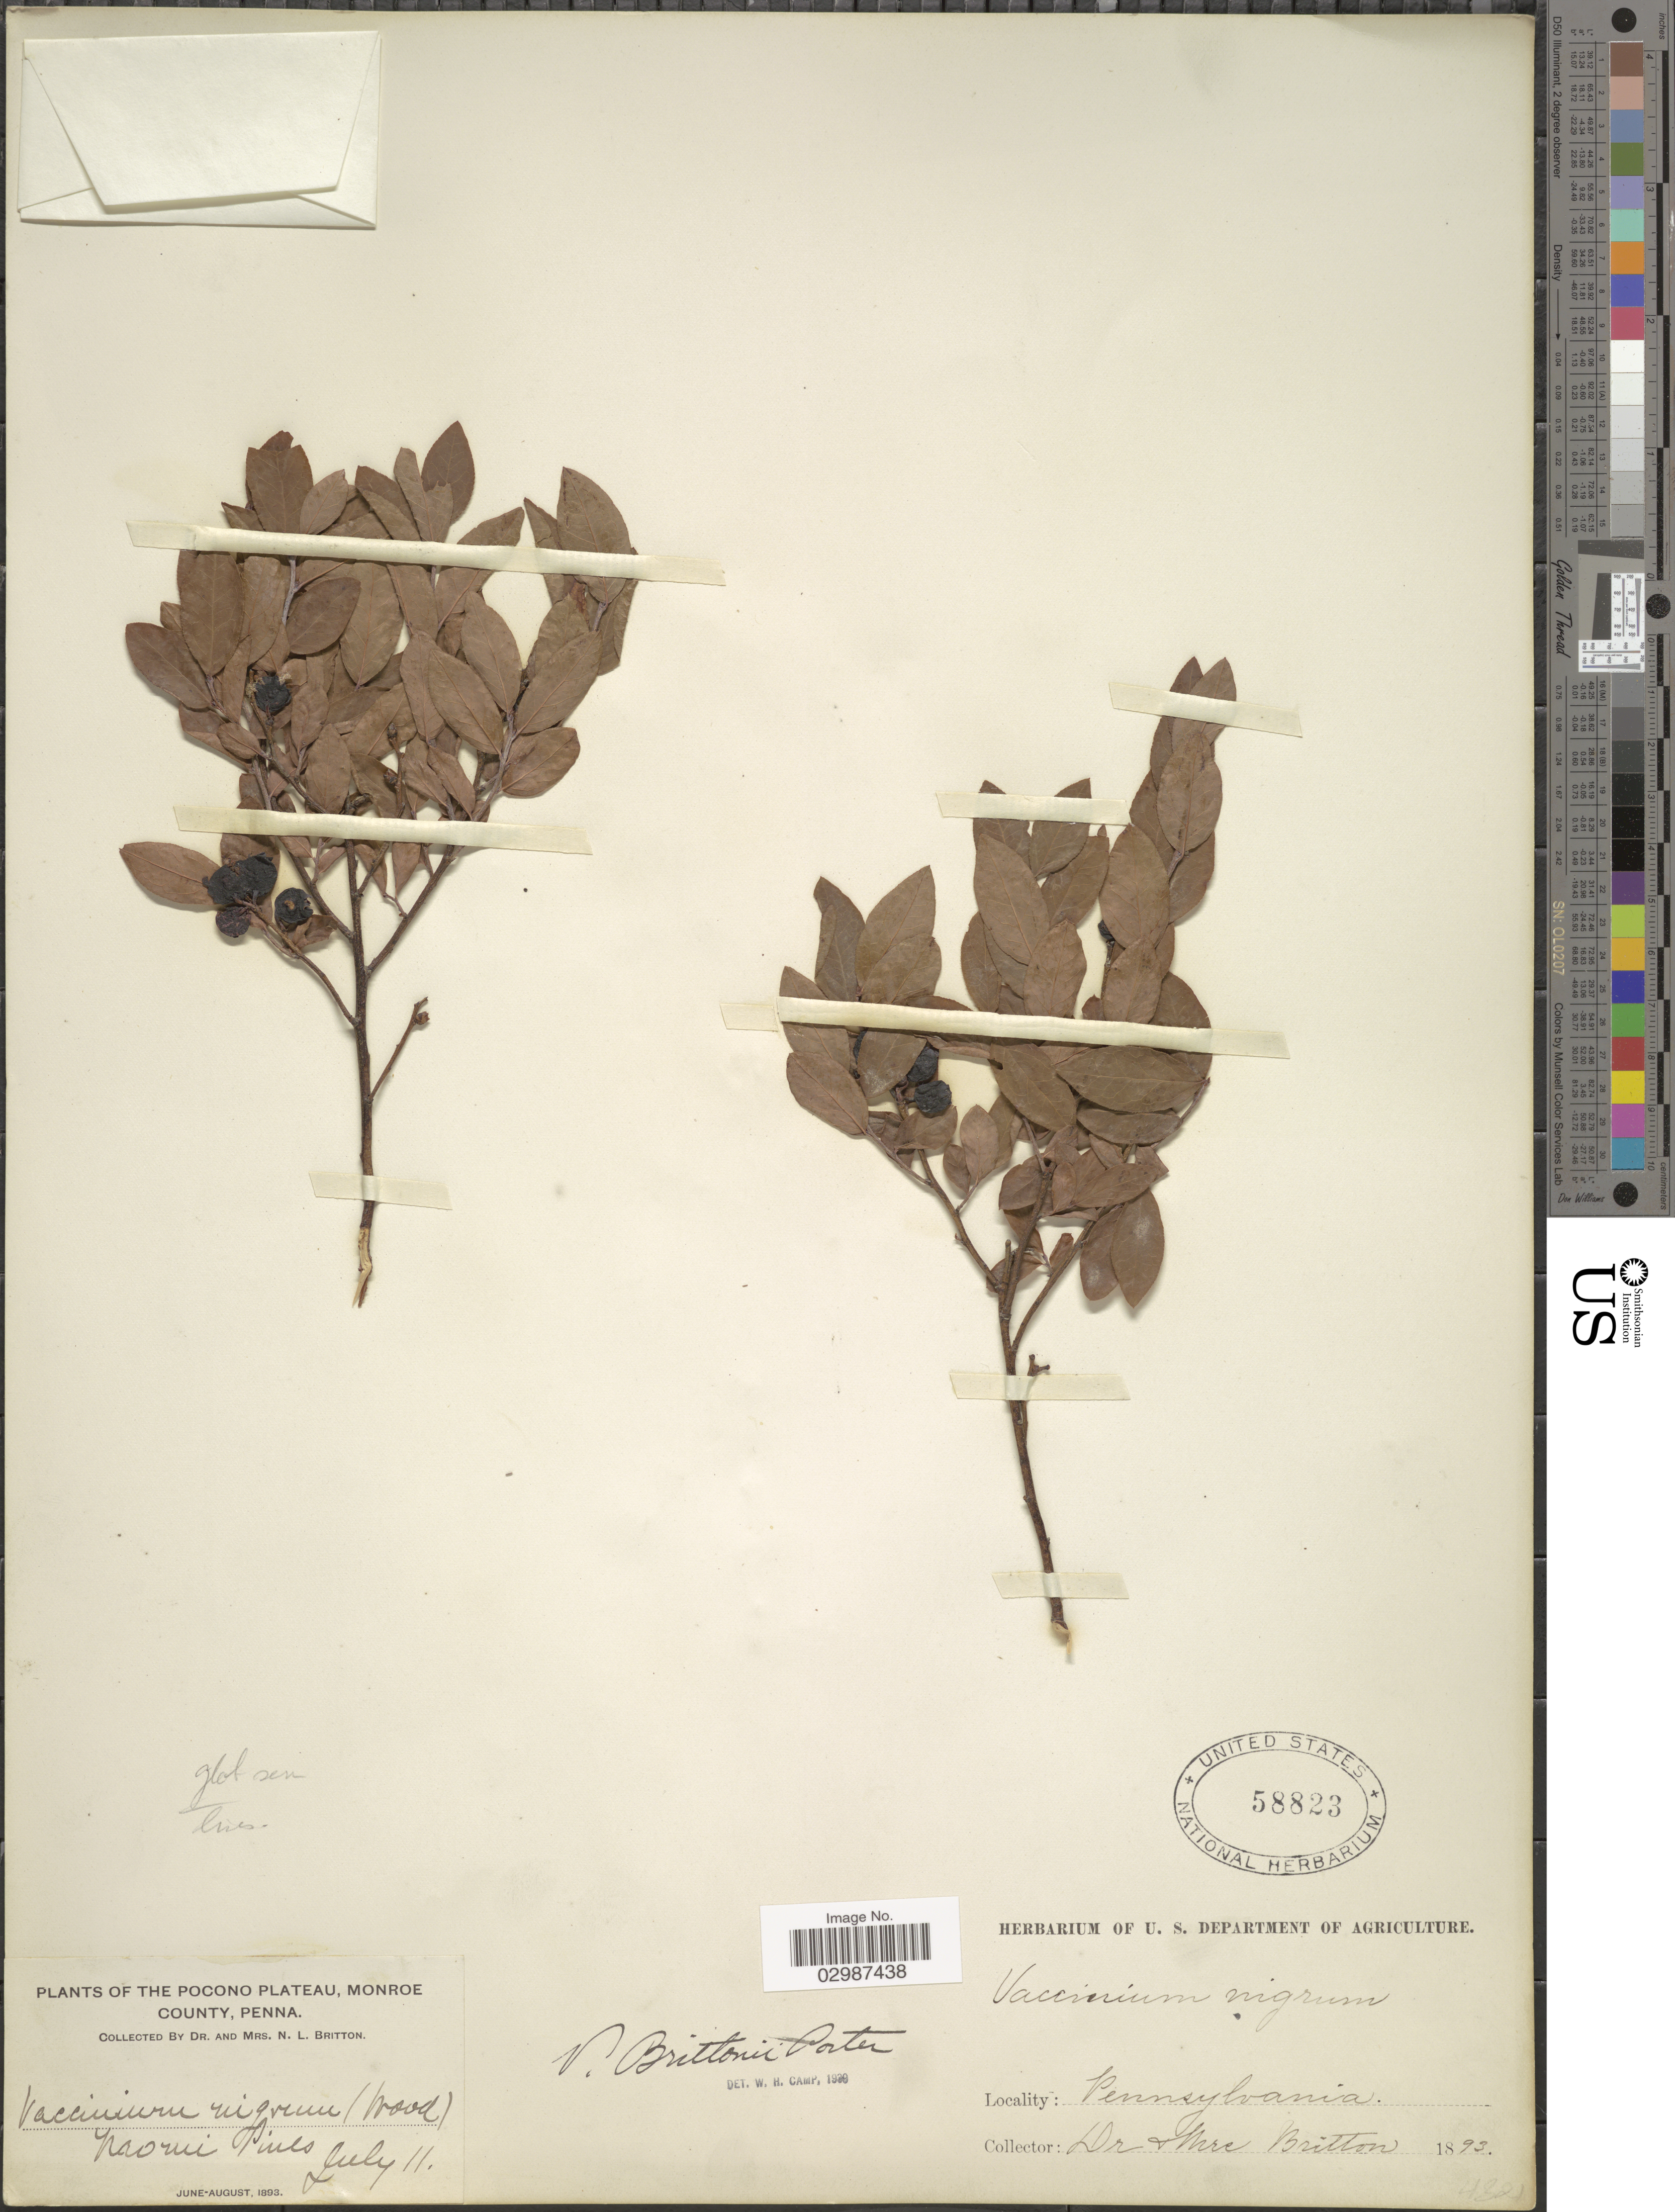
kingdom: Plantae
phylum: Tracheophyta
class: Magnoliopsida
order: Ericales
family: Ericaceae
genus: Vaccinium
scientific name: Vaccinium brittonii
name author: Porter ex E.P. Bicknell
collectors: N. Britton & E. G. Britton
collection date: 1893-07-11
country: United States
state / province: Pennsylvania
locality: The Pocono Plateau, Monroe County, Penna. Naomi Pines.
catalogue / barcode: US 58823